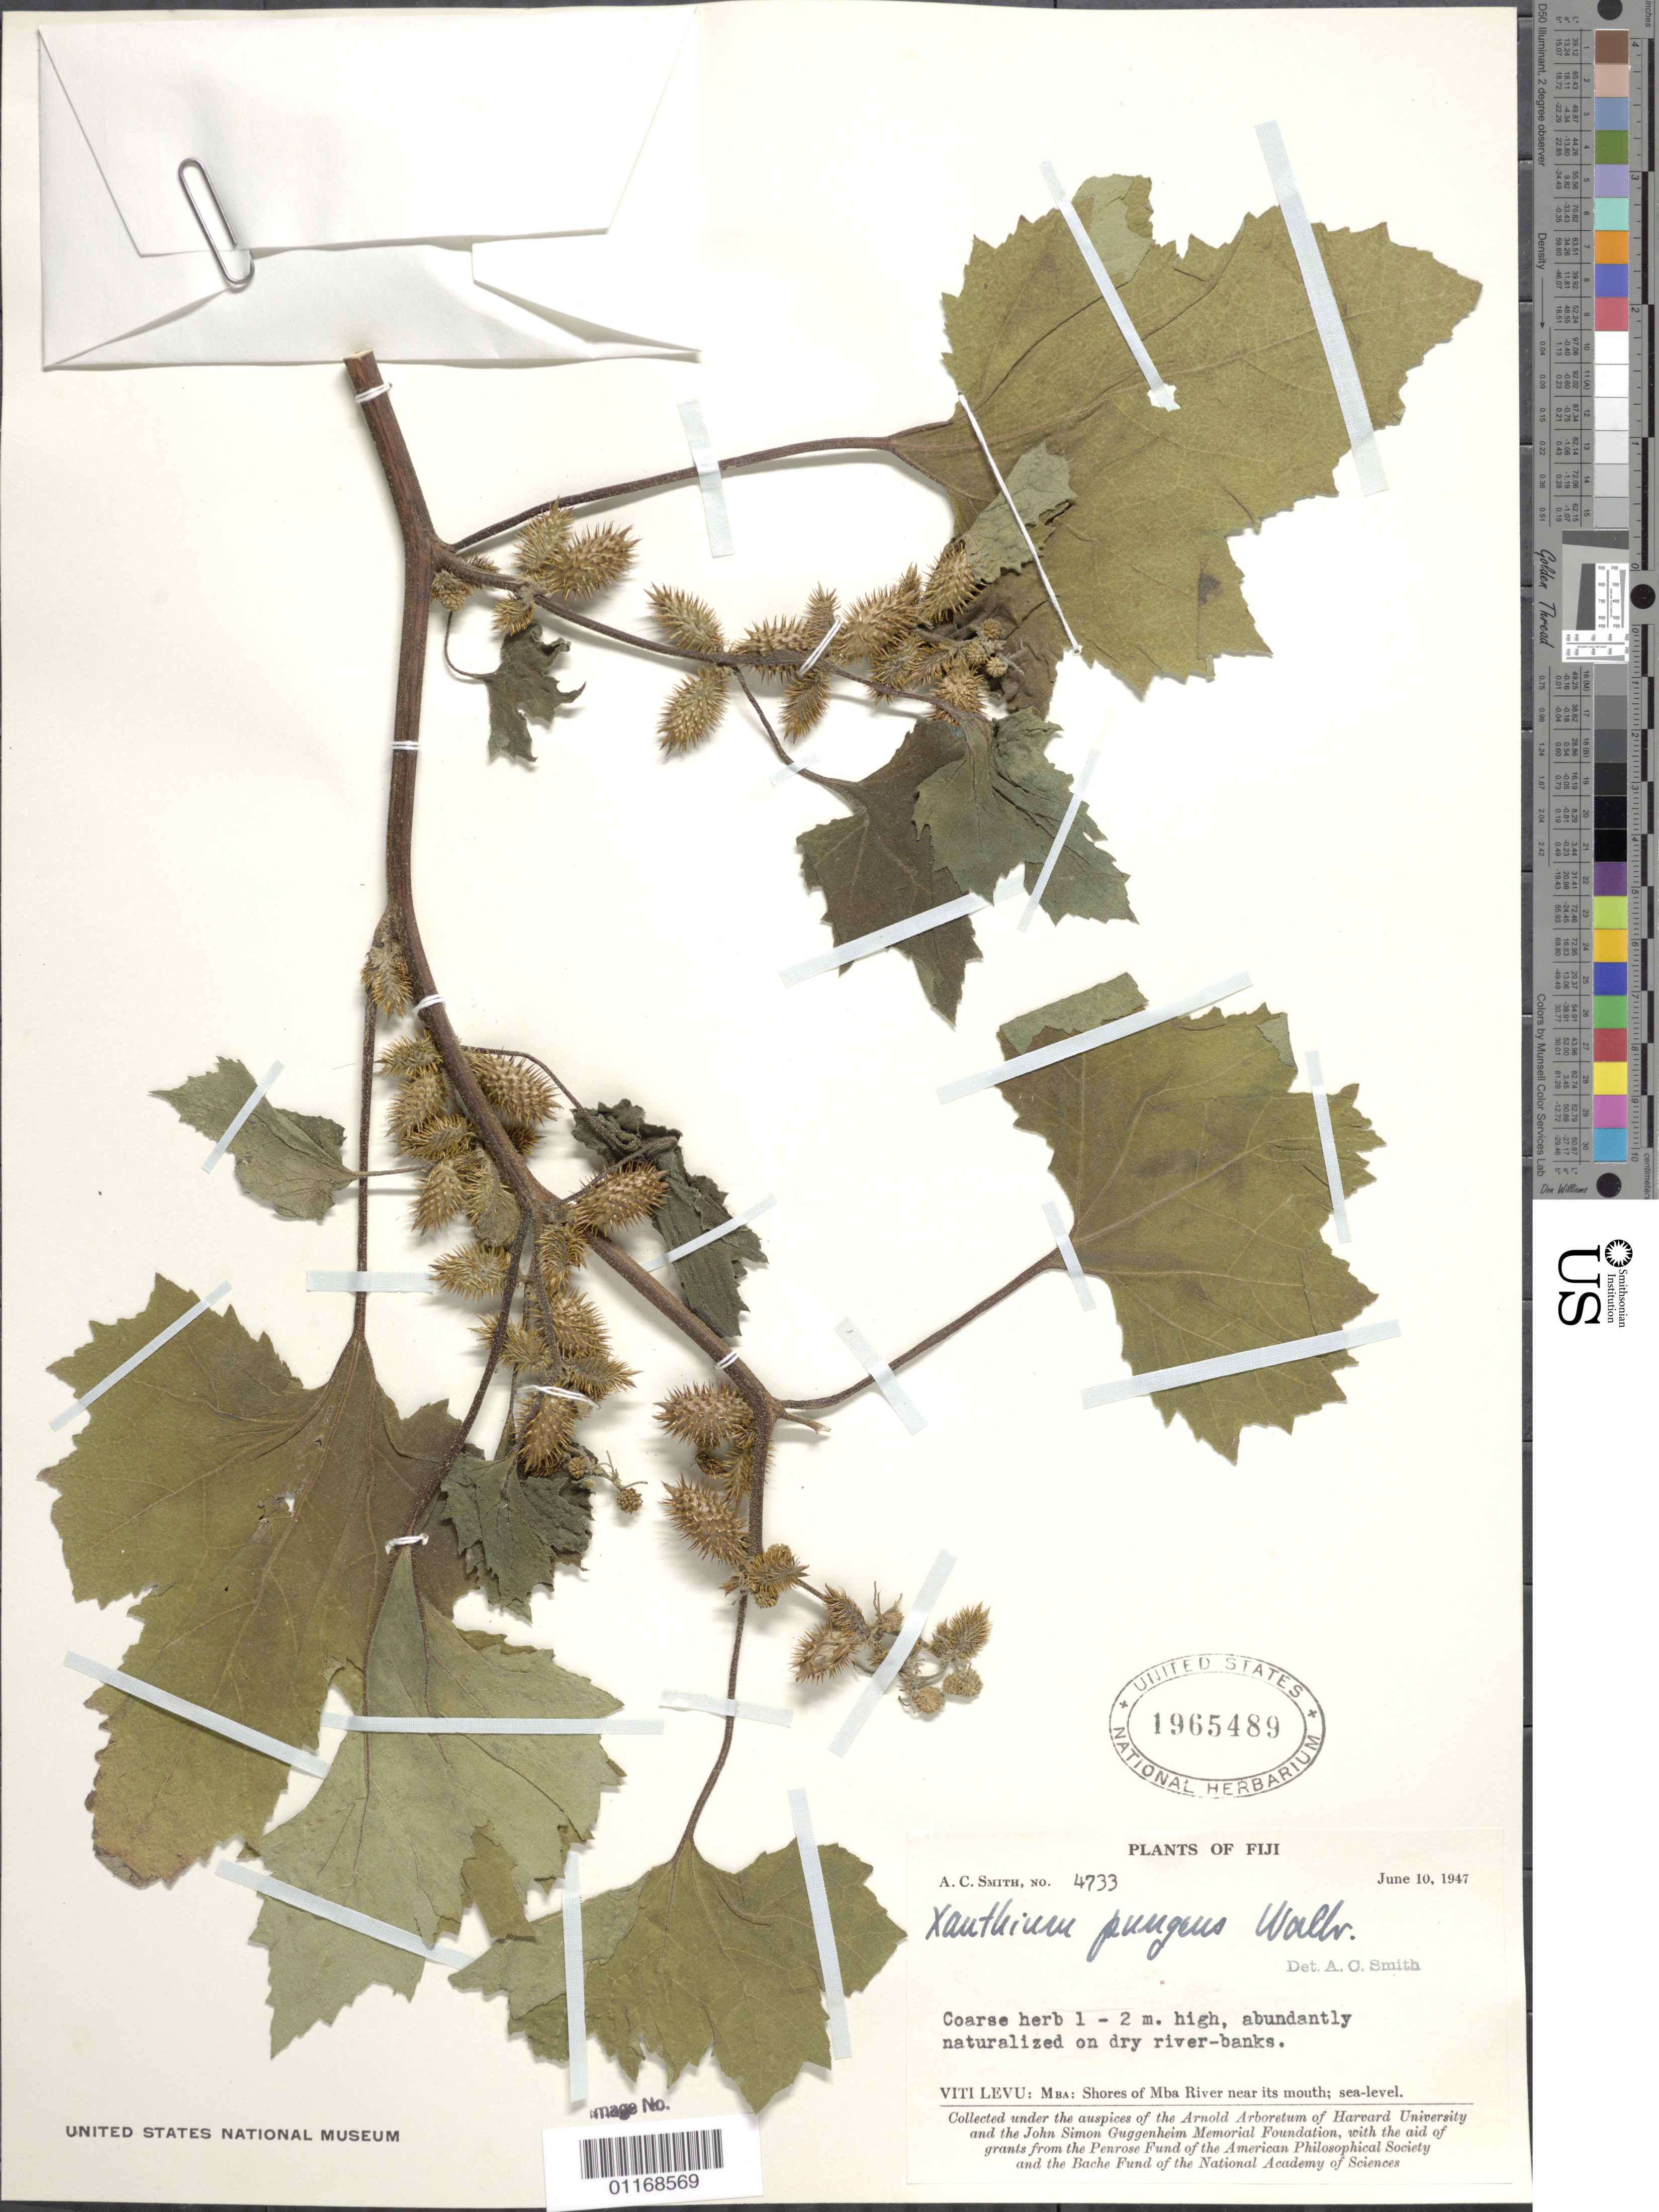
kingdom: Plantae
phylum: Tracheophyta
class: Magnoliopsida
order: Asterales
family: Asteraceae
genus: Xanthium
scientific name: Xanthium pungens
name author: Wallr.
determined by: Smith, A. C.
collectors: A. C. Smith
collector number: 4733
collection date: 1947-06-10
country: Fiji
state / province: Mba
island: Viti Levu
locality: Shores of Mba River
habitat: dry river banks.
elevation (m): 0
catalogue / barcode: US 1965489